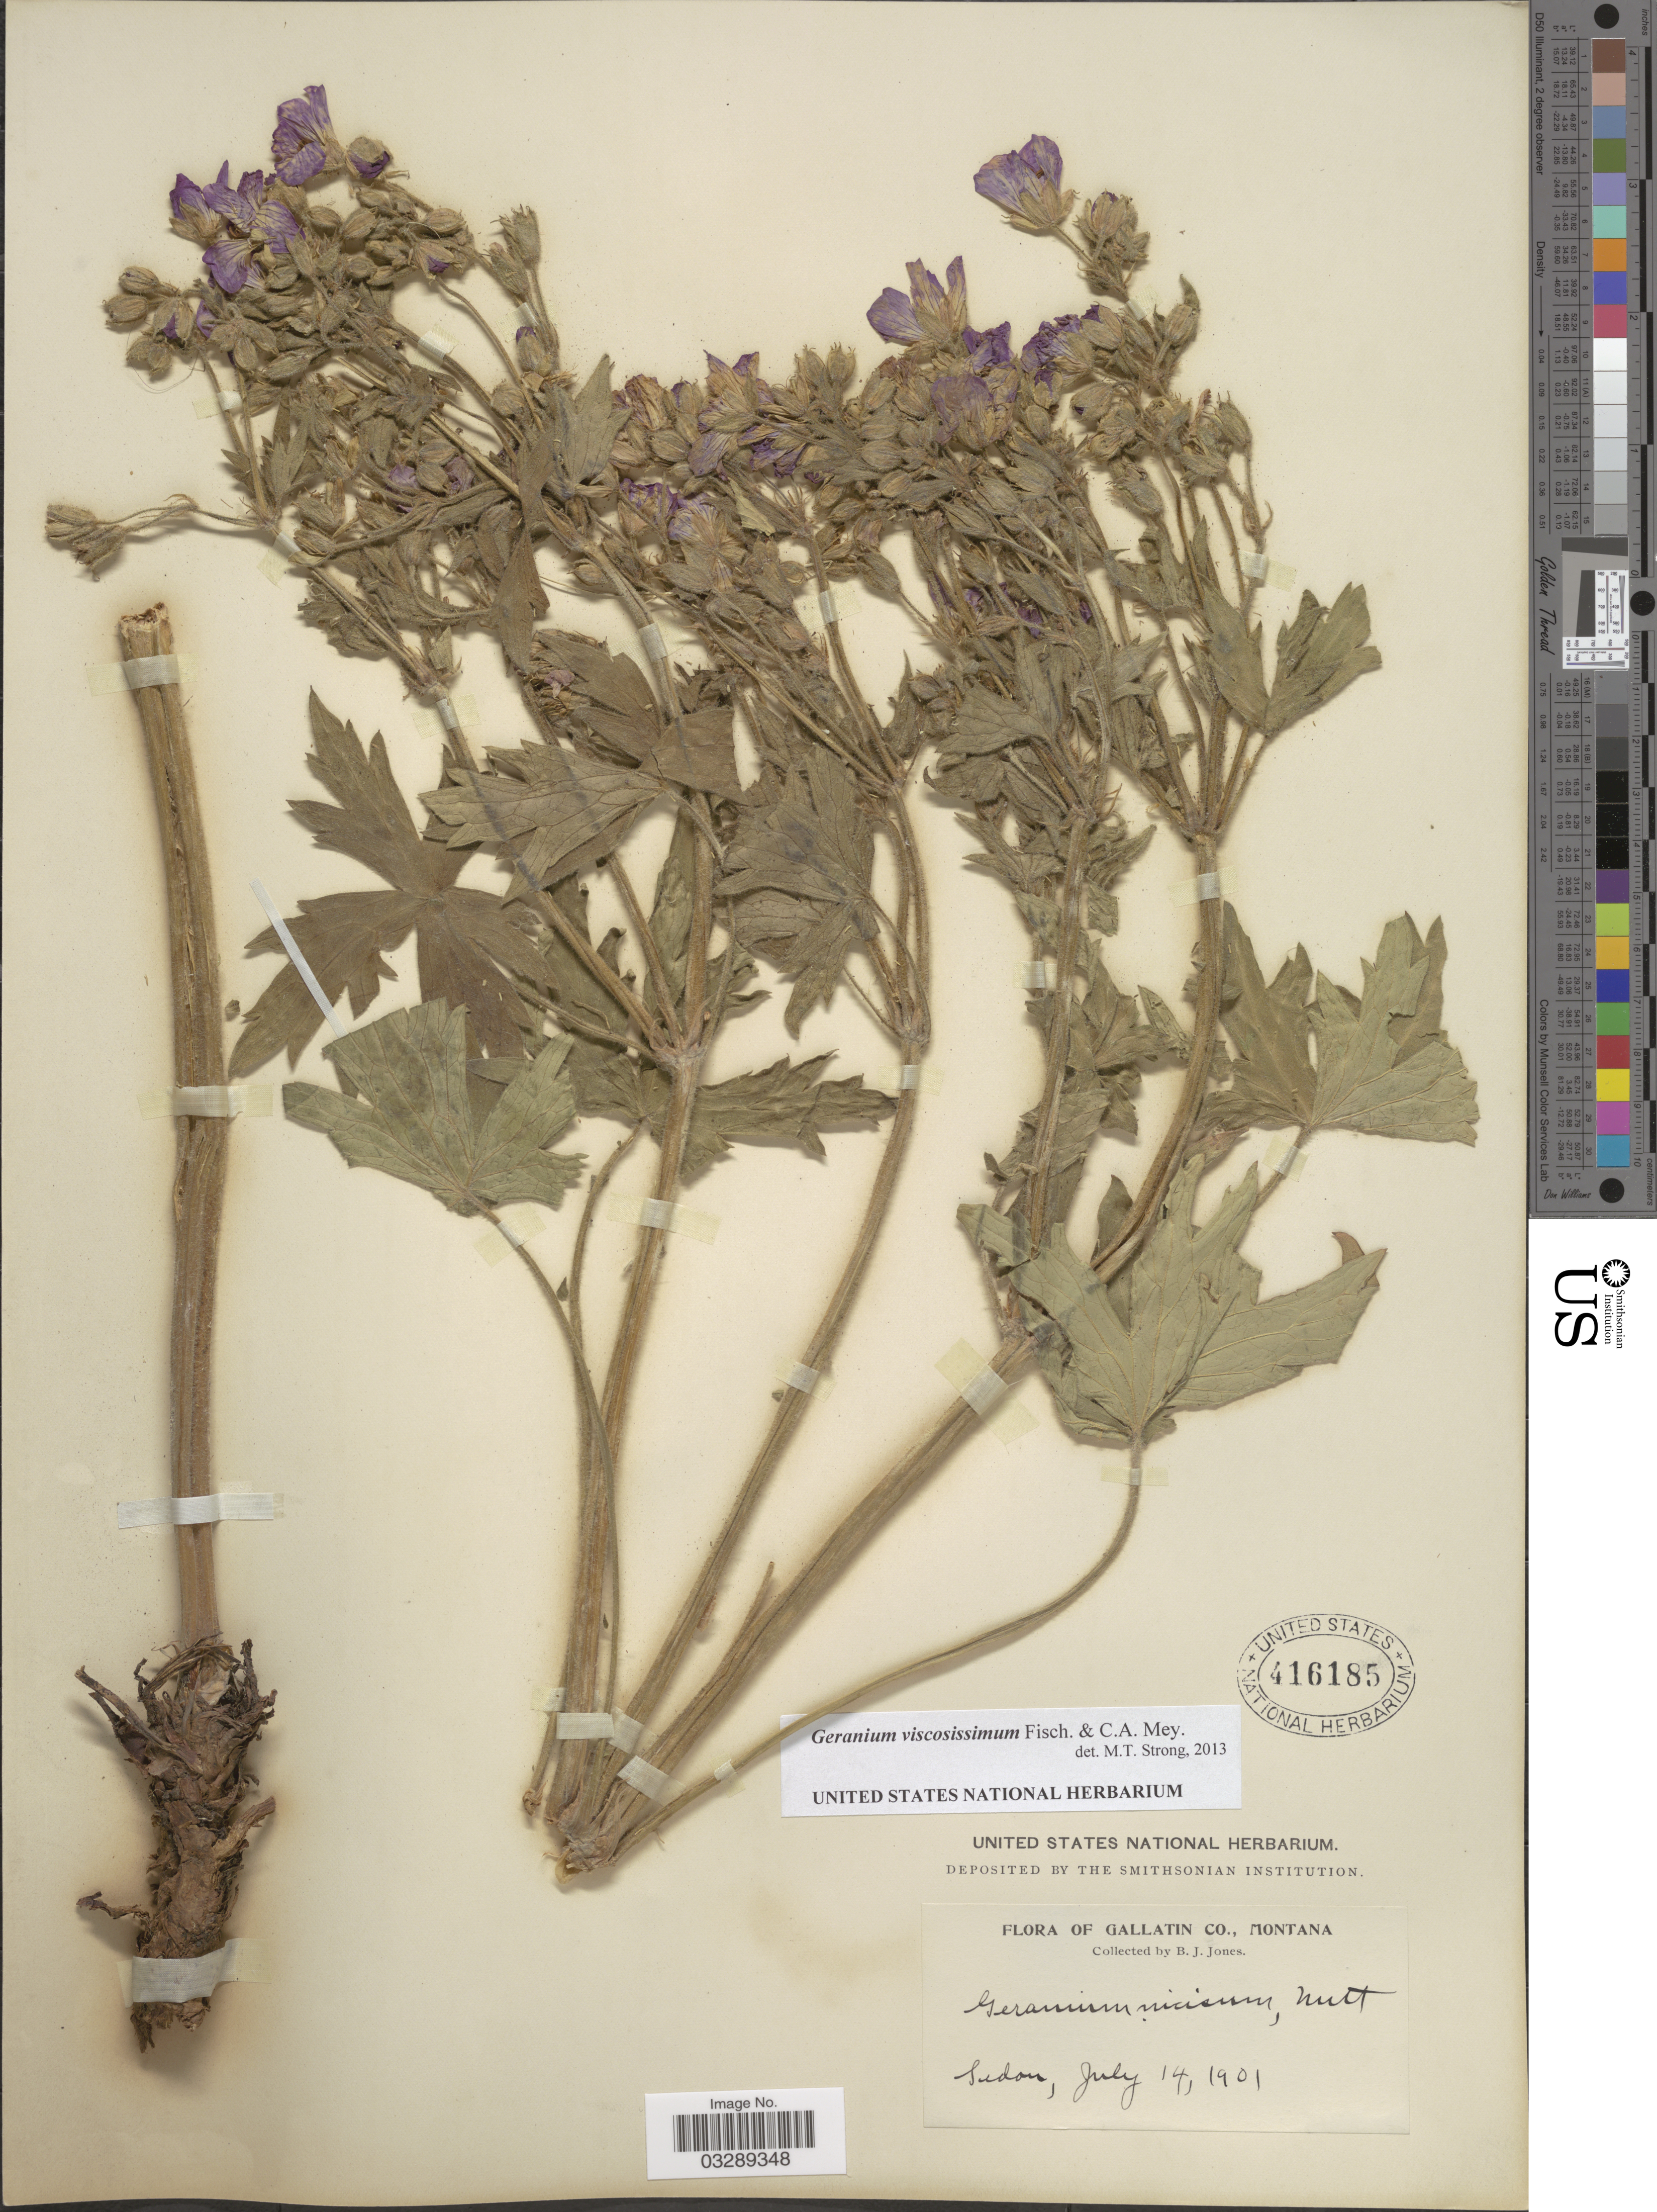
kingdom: Plantae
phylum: Tracheophyta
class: Magnoliopsida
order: Geraniales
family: Geraniaceae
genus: Geranium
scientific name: Geranium viscosissimum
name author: Fisch. & C.A. Mey.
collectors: B. Jones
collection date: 1901-07-14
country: United States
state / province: Montana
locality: Gallatin Co., Sedan.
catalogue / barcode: US 416185